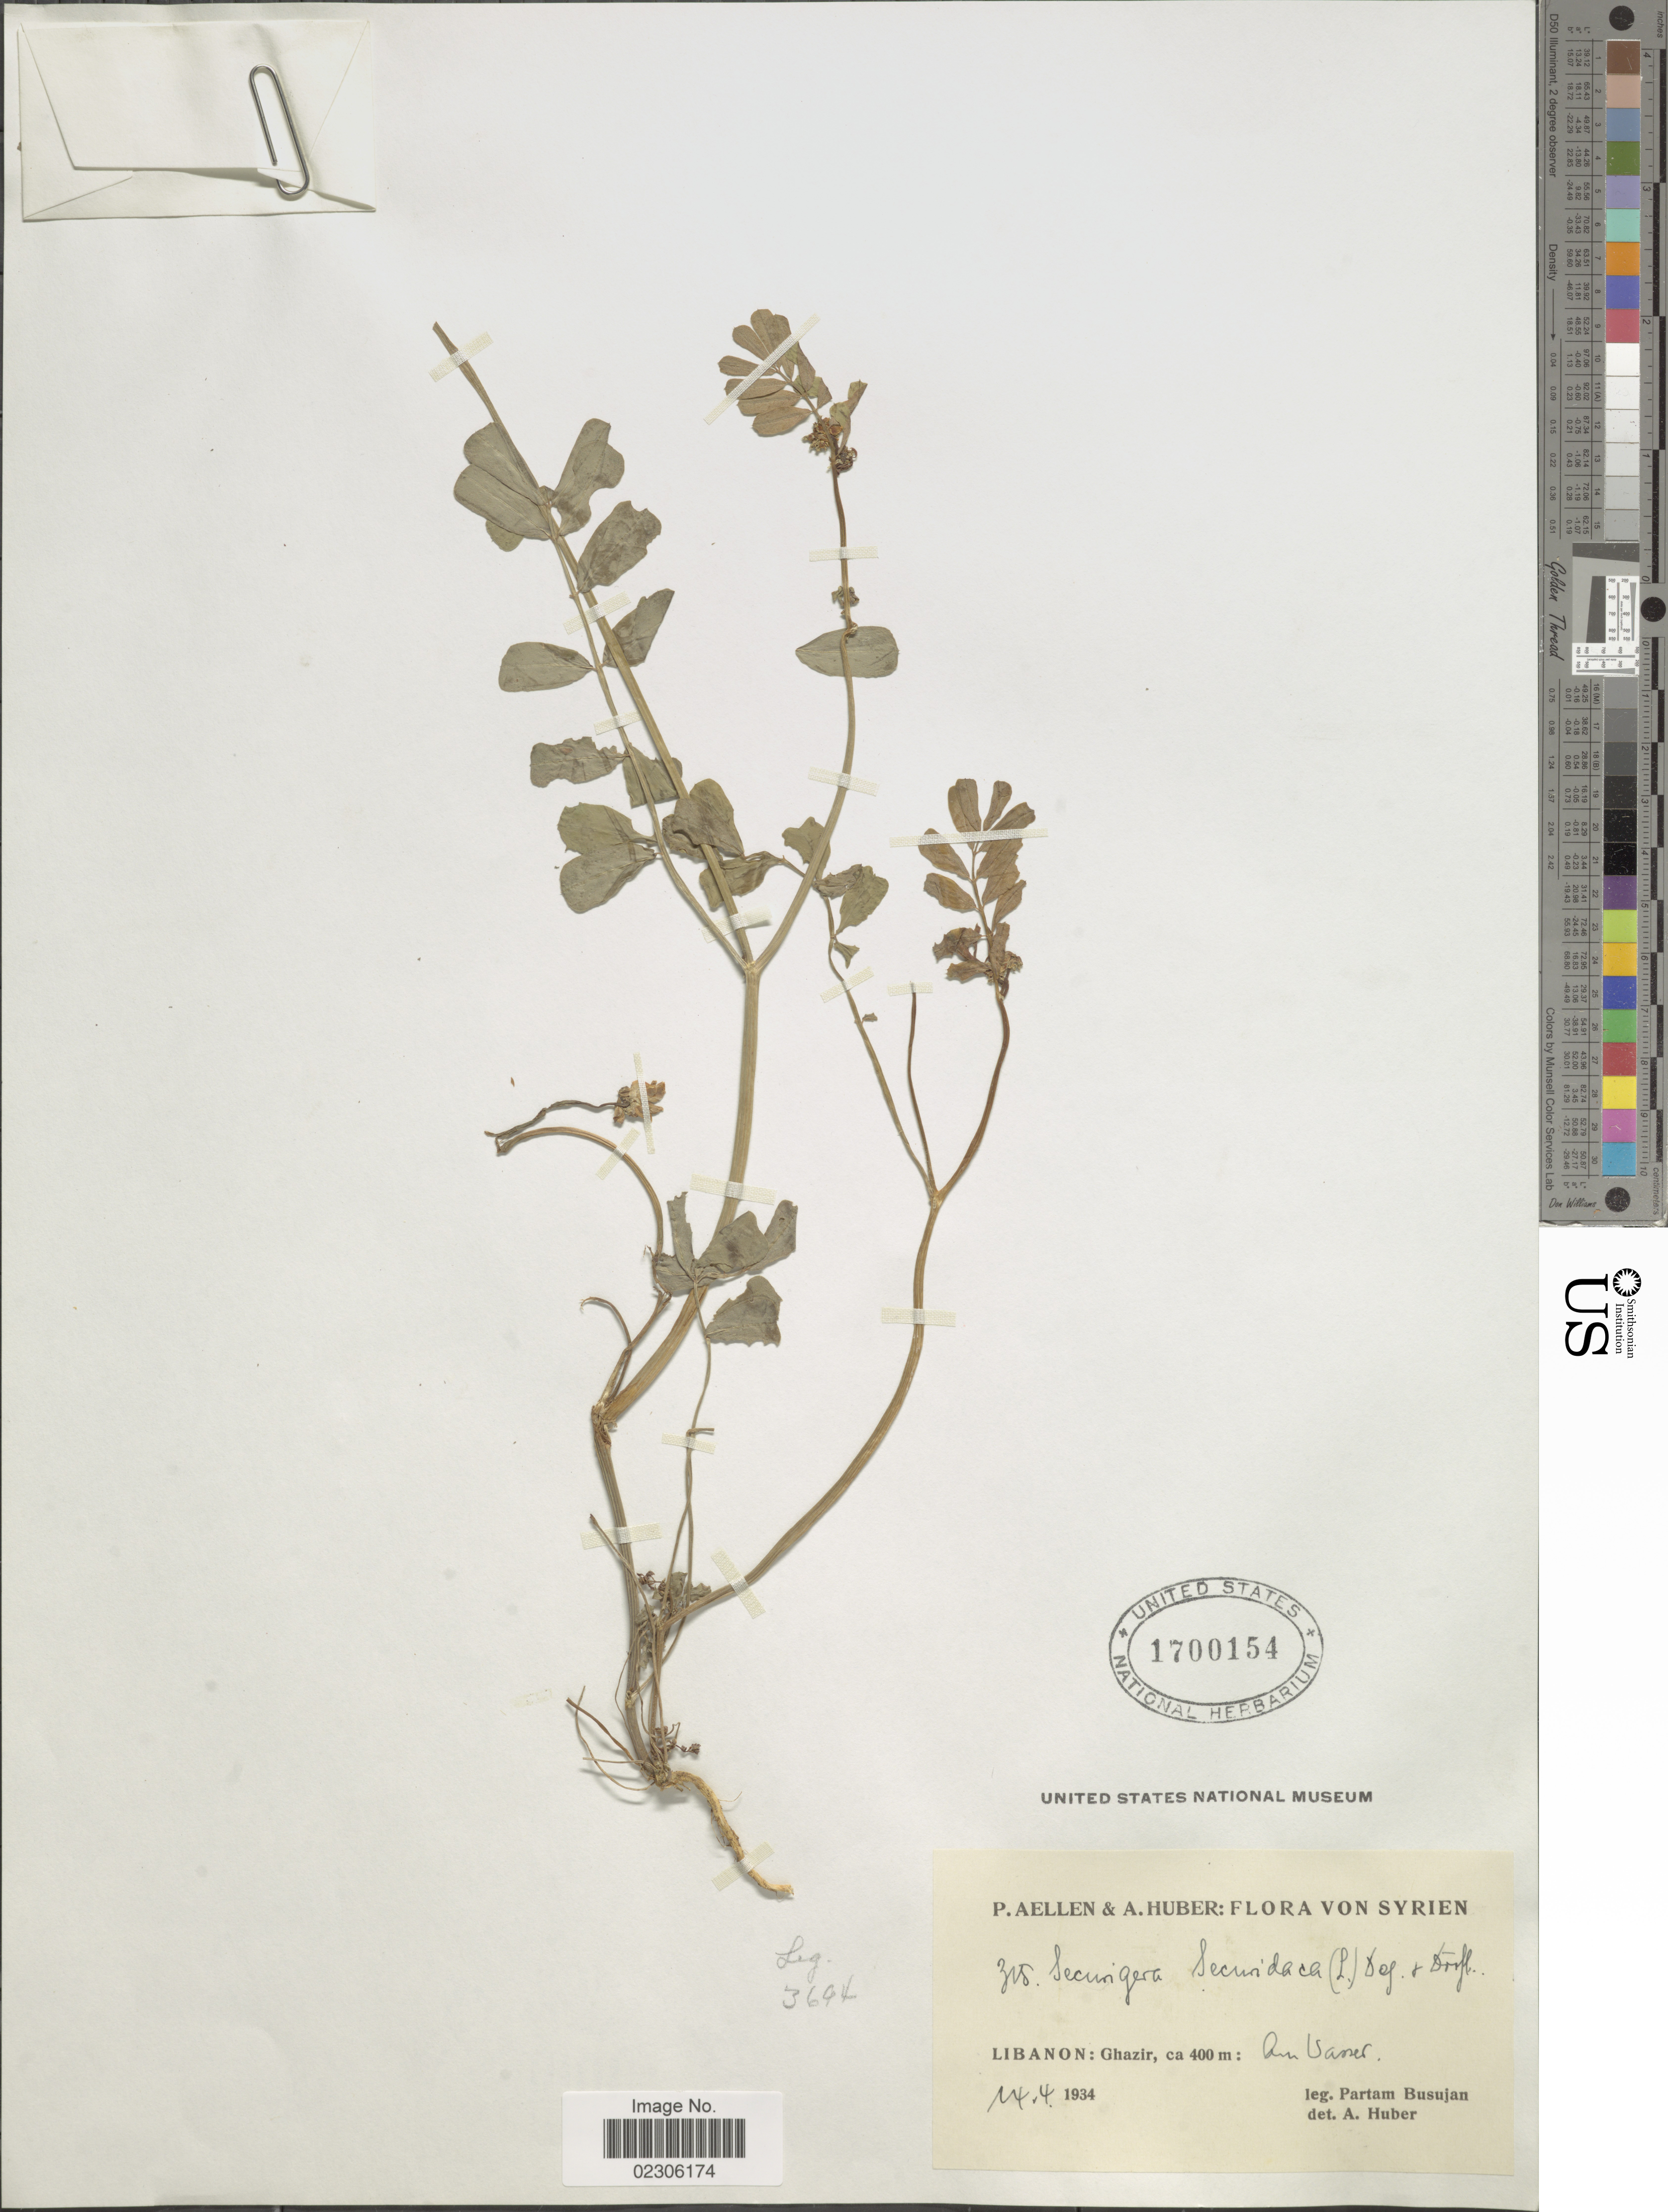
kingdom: Plantae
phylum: Tracheophyta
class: Magnoliopsida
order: Fabales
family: Fabaceae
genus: Securigera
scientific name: Securigera securidaca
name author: (L.) Degen & Dörfl.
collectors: P. Busujan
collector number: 315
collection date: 1934-04-14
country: Lebanon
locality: Libanon: Ghazir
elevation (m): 400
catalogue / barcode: US 1700154